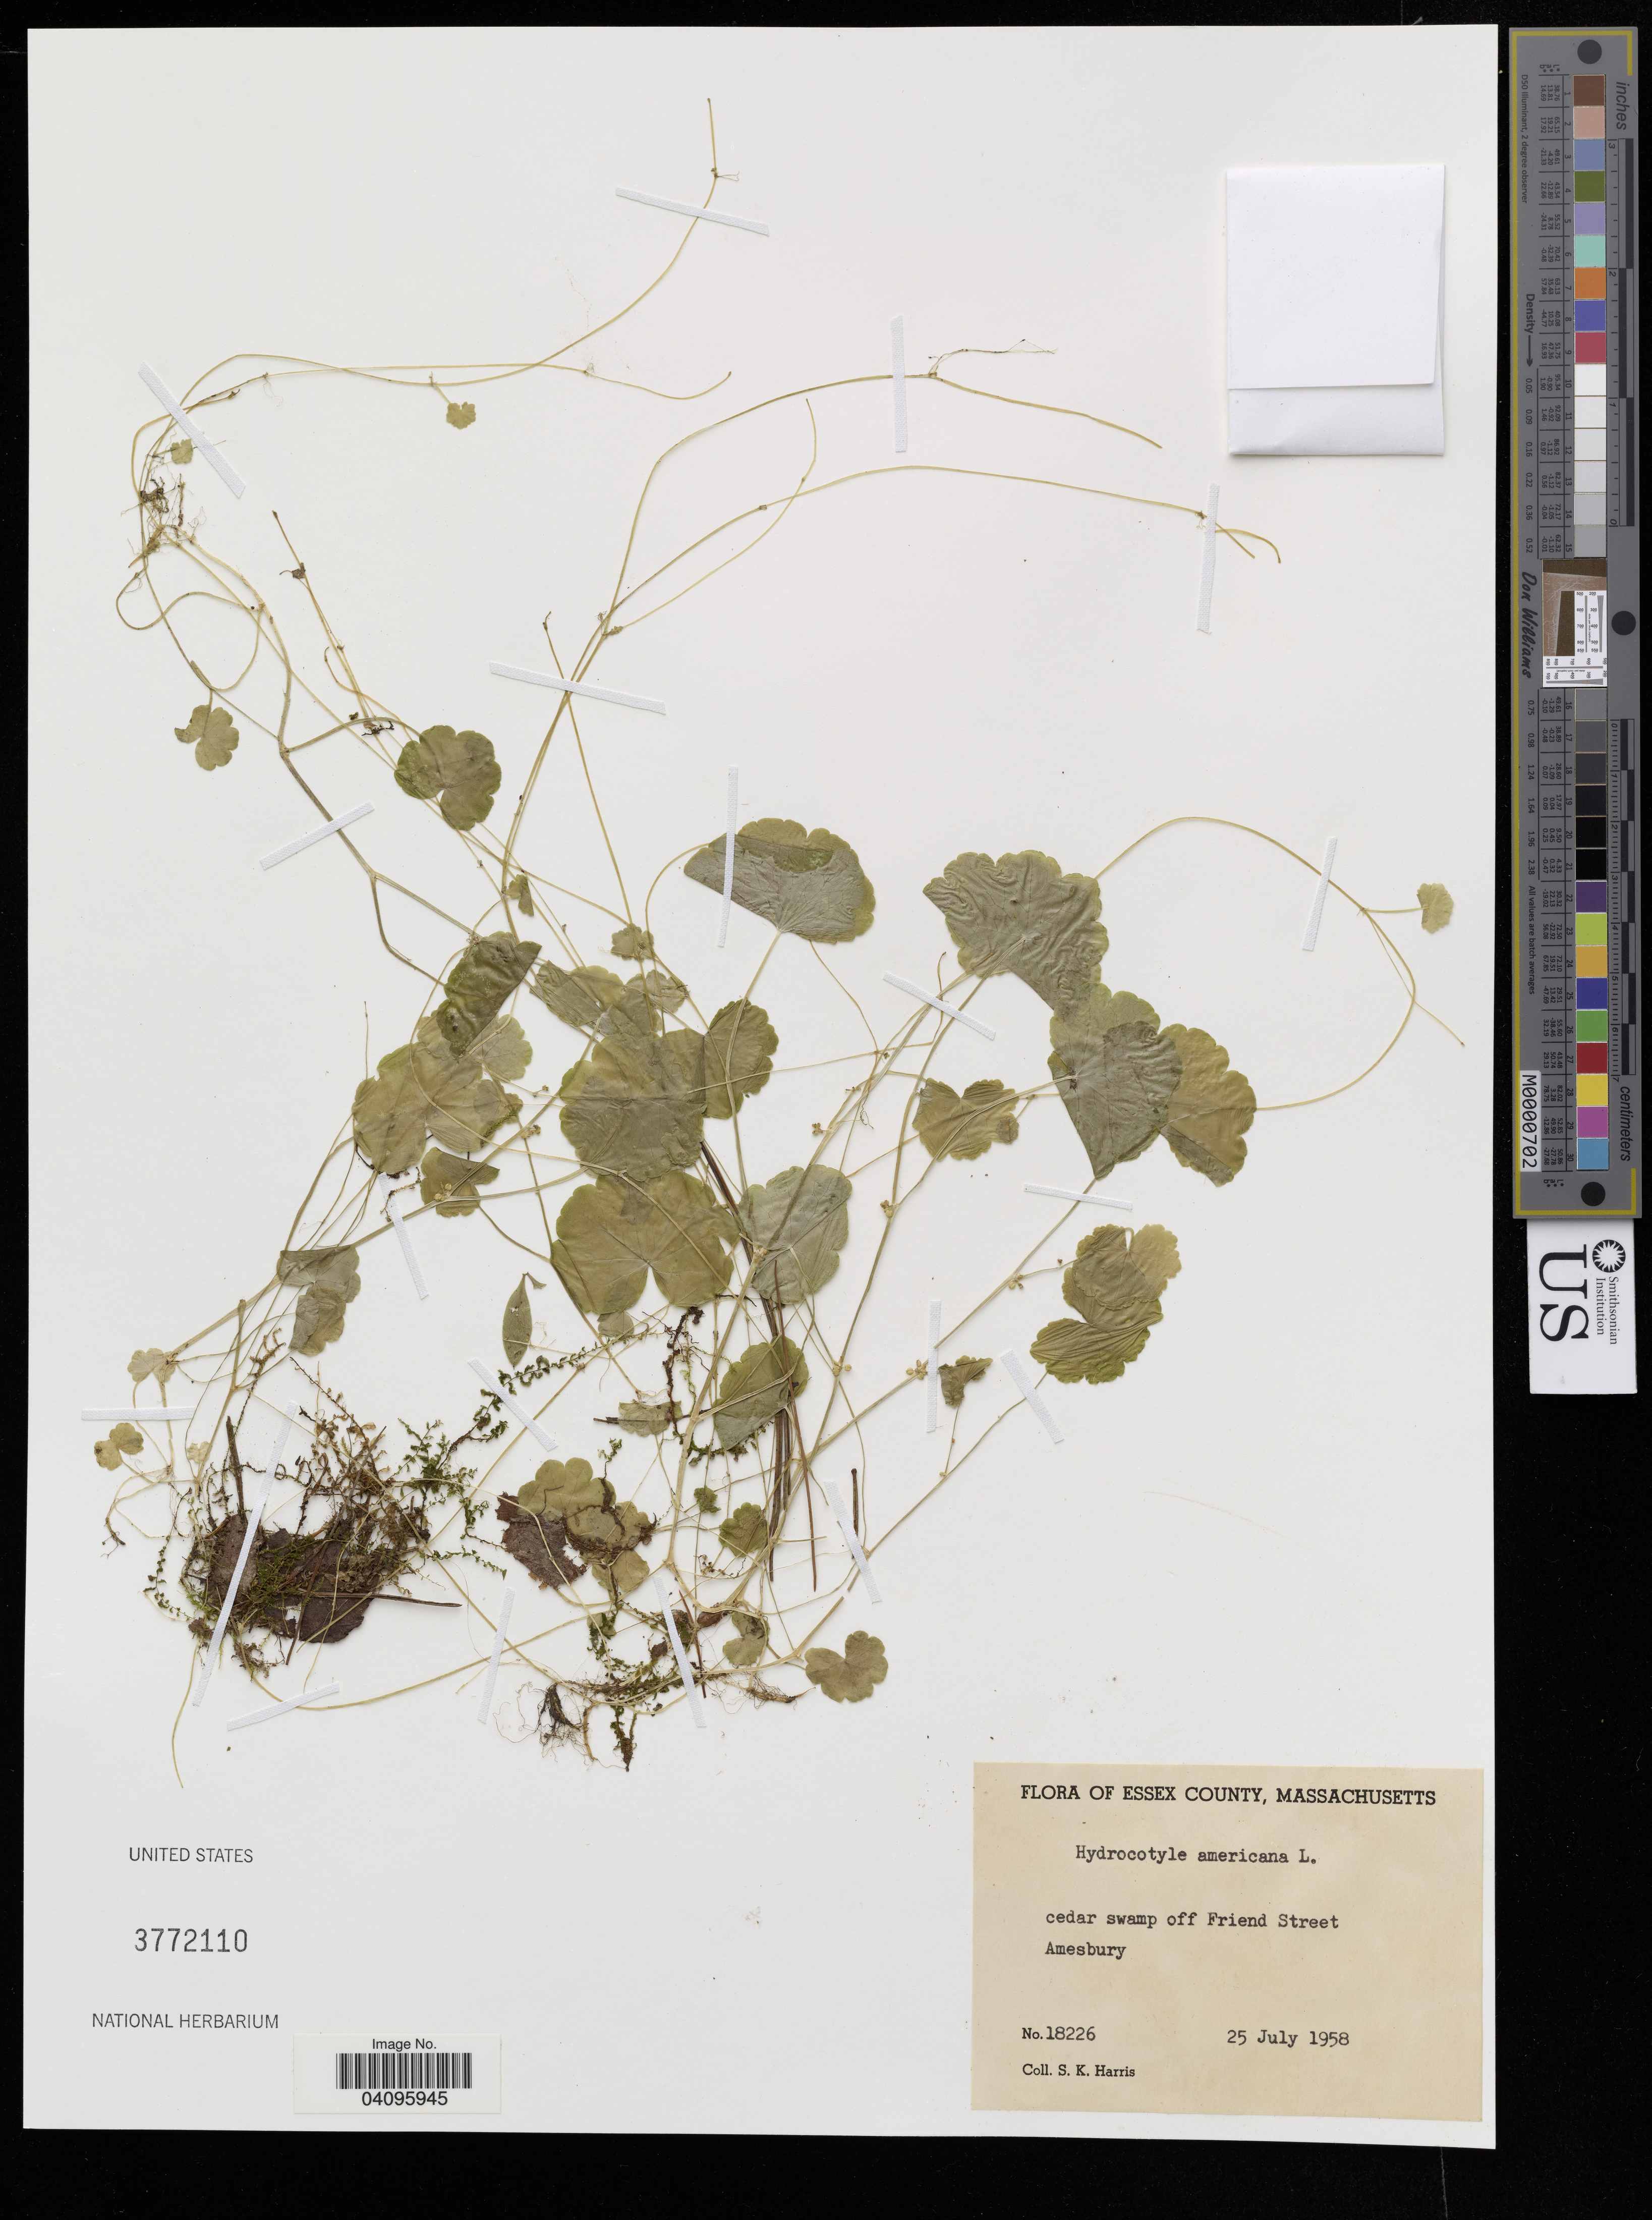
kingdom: Plantae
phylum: Tracheophyta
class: Magnoliopsida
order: Apiales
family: Araliaceae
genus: Hydrocotyle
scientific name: Hydrocotyle americana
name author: L.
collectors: S. Harris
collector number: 18226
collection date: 1958-07-25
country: United States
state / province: Massachusetts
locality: Essex County, Cedar swamp off Friend Street Amesbury.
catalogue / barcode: US 3772110